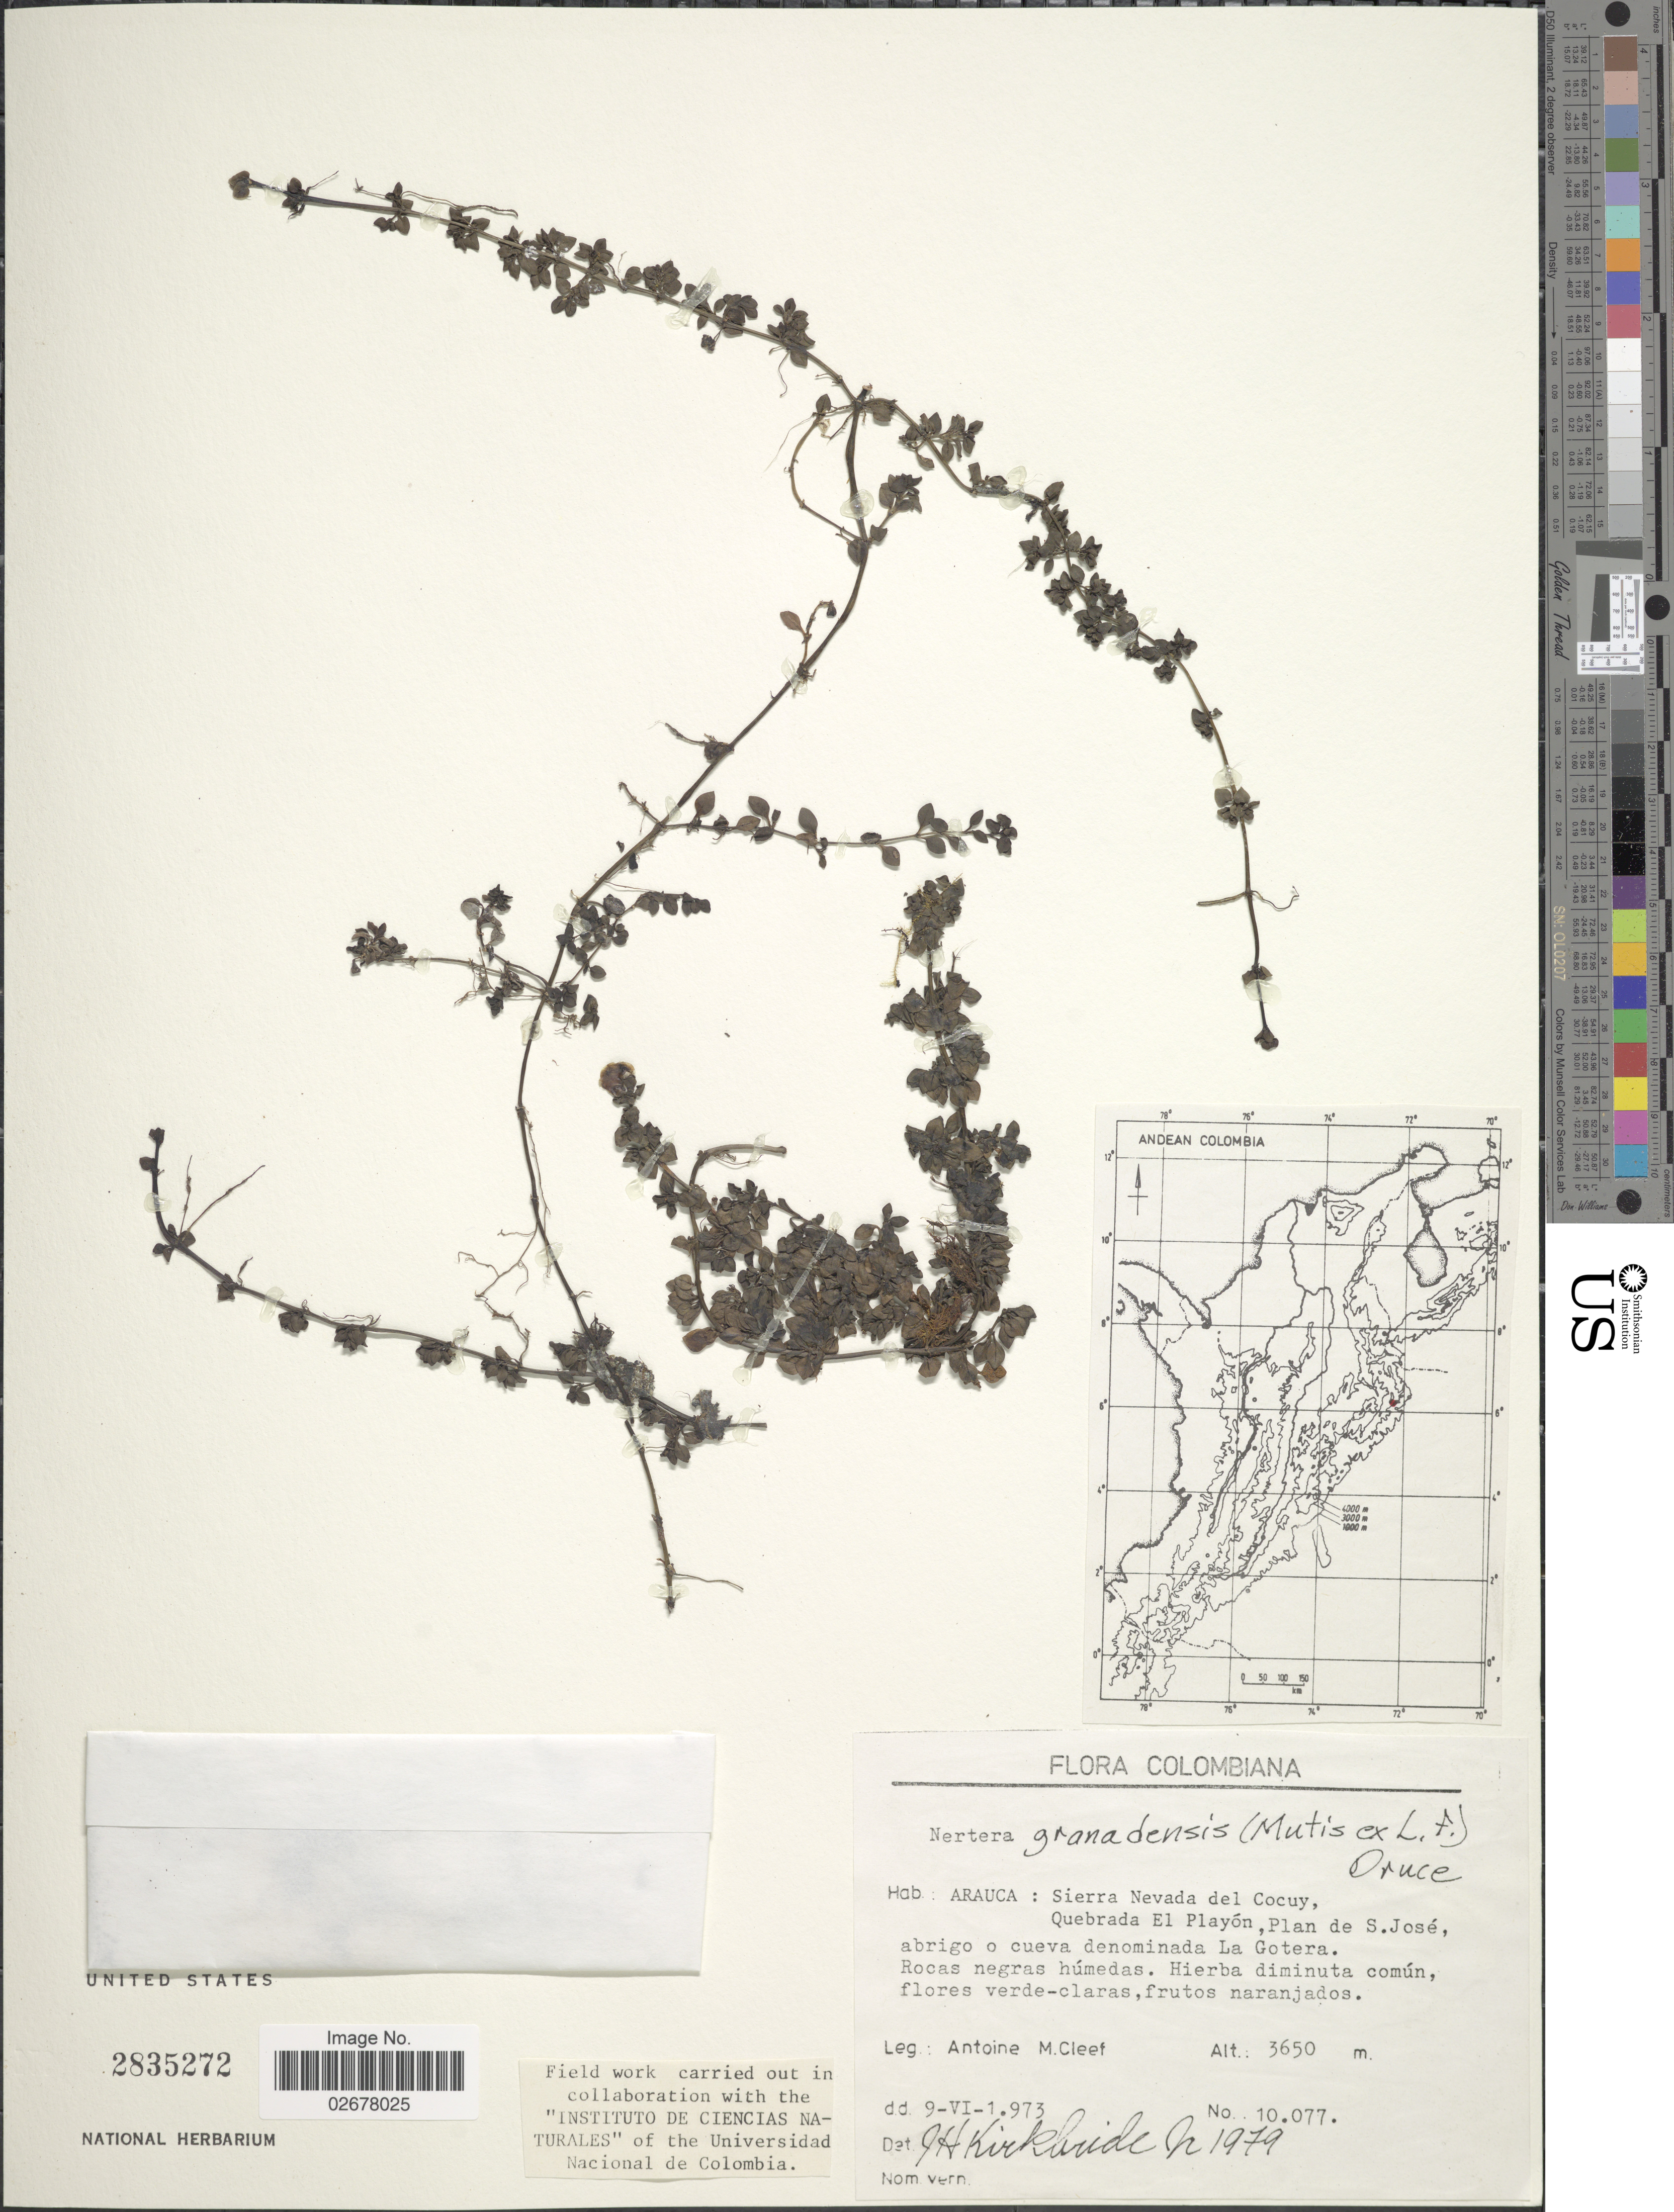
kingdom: Plantae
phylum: Tracheophyta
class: Magnoliopsida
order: Gentianales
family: Rubiaceae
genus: Nertera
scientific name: Nertera depressa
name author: Banks & Sol. ex Gaertn.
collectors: A. M. Cleef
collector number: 10077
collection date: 1973-06-09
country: Colombia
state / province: Arauca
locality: Sierra Nevada del Cocuy, Quebrada El Playón, Plan de S. José, abrigo o cueva denominada La Gotera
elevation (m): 3650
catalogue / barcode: US 2835272